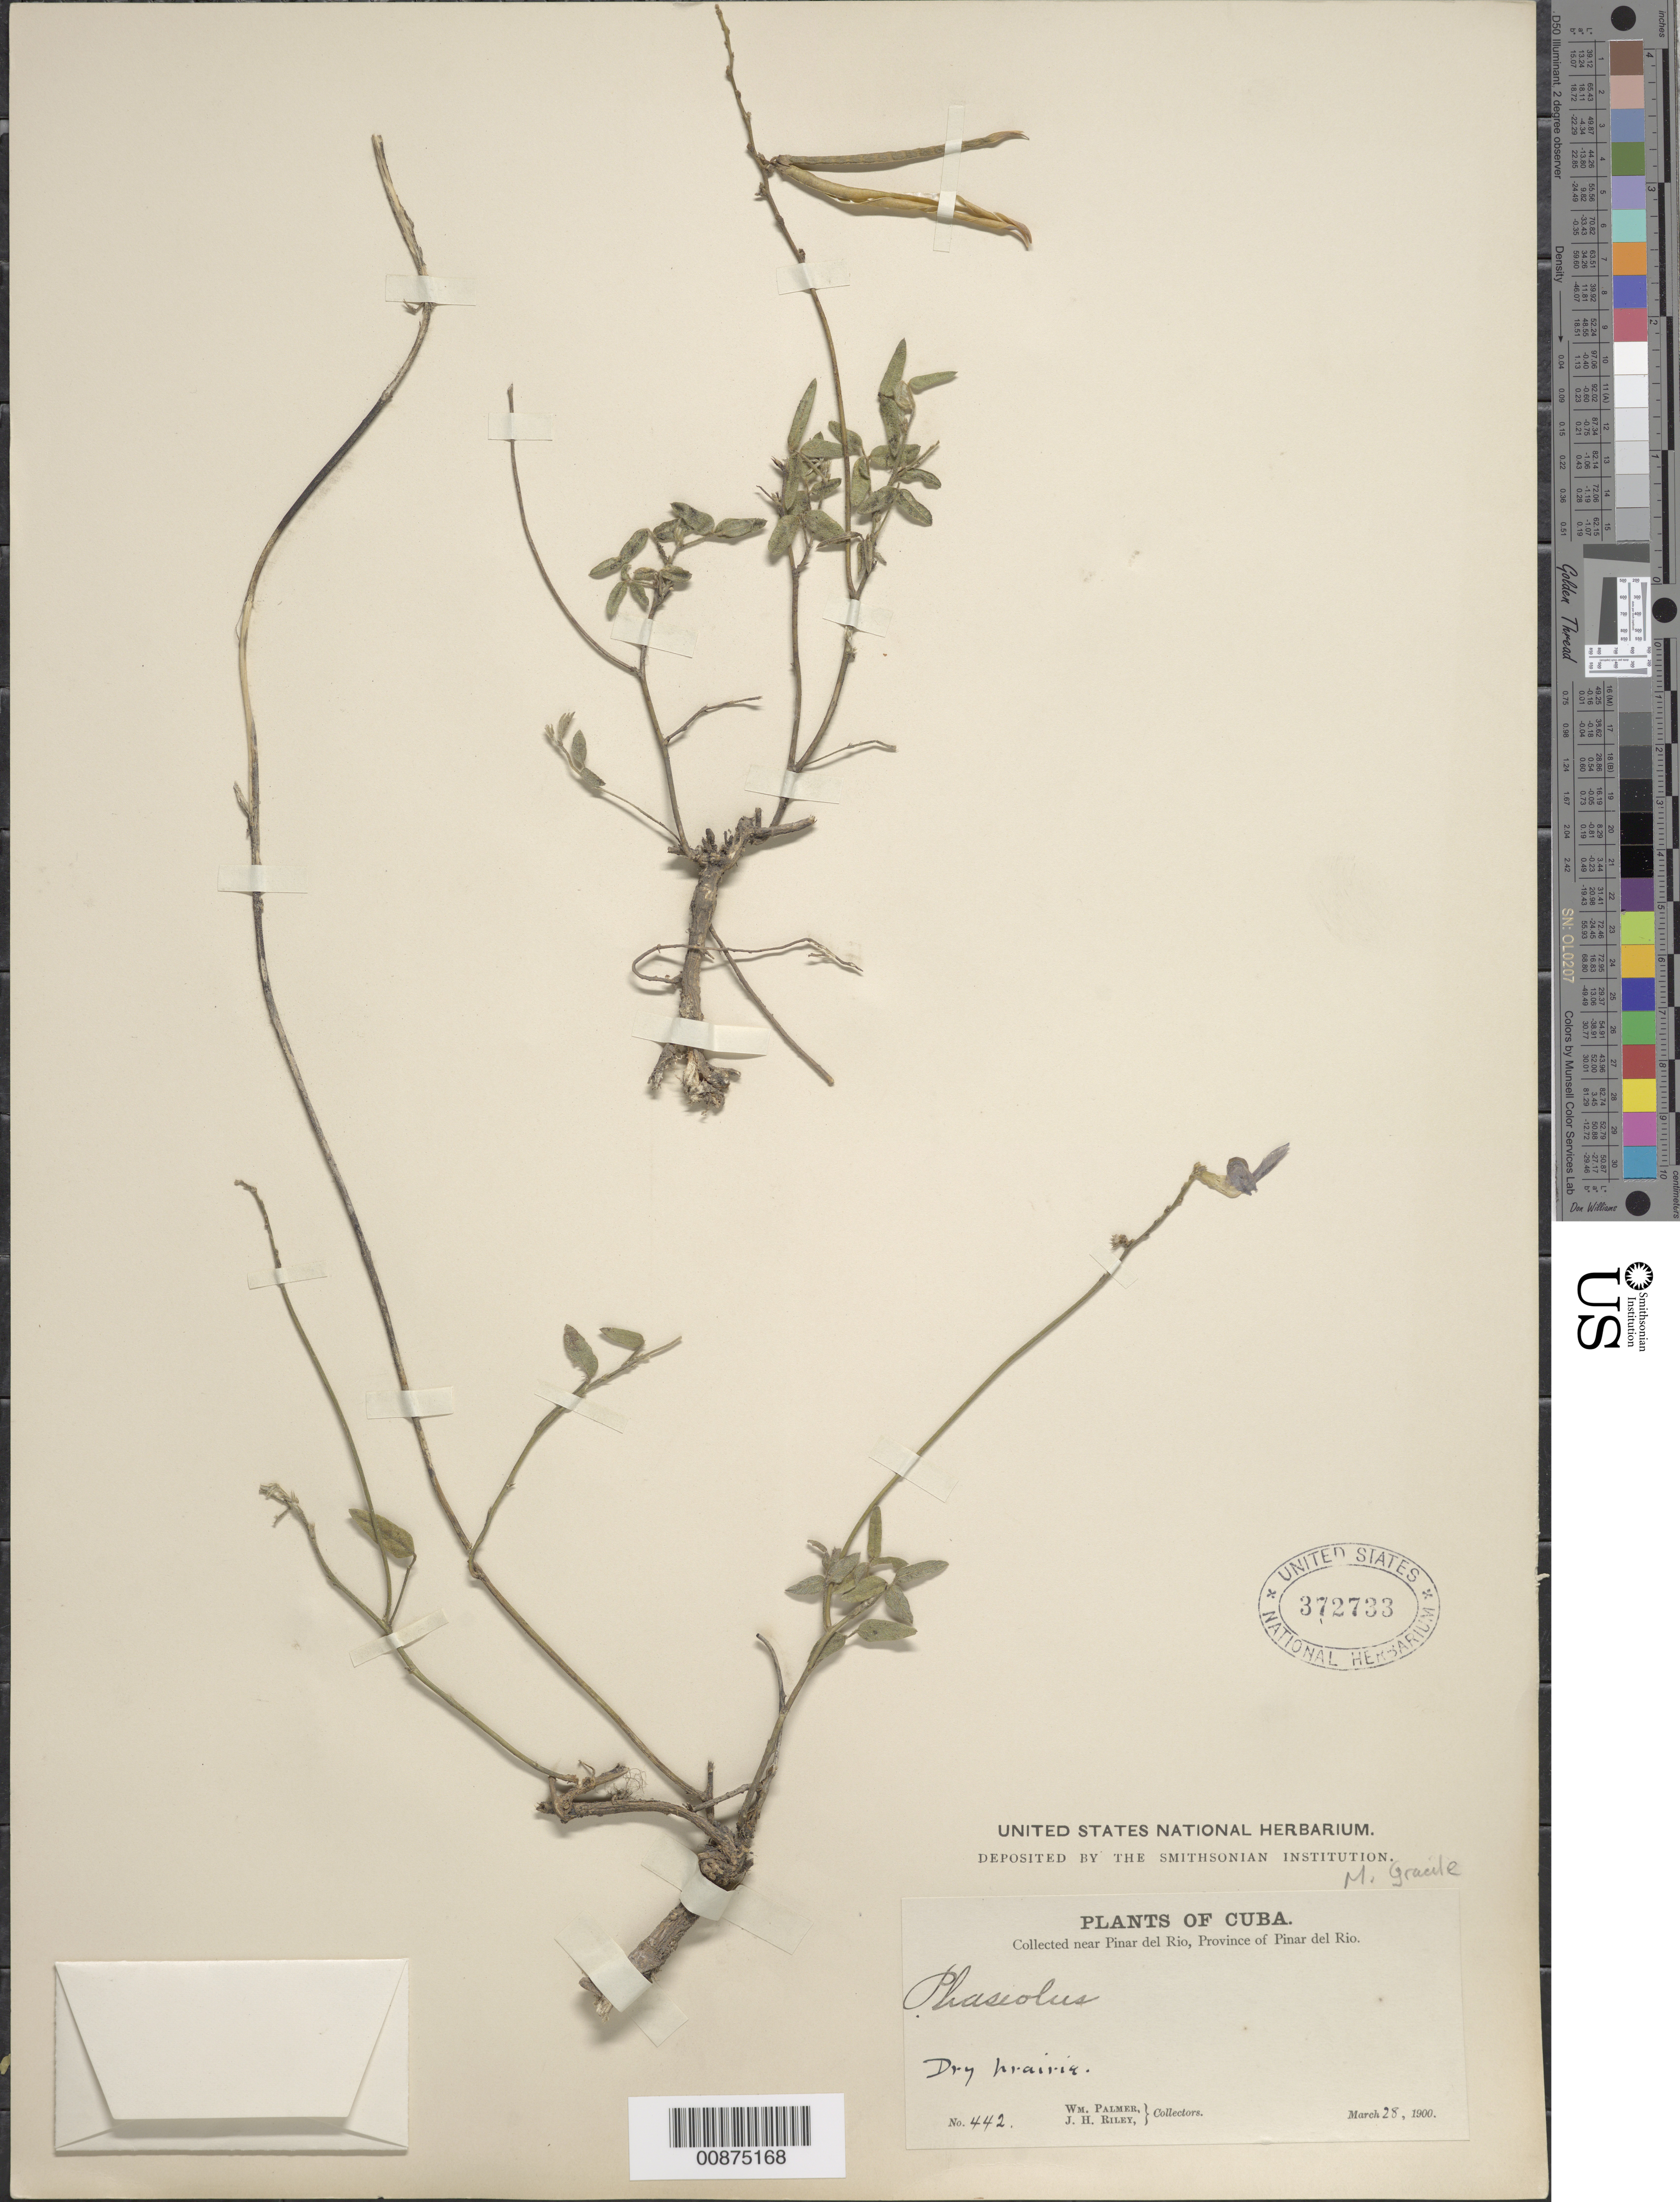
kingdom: Plantae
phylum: Tracheophyta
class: Magnoliopsida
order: Fabales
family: Fabaceae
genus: Macroptilium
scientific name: Macroptilium gracile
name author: (Poepp. ex Benth.) Urb.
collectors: W. Palmer & J. H. Riley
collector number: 442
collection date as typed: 28 Mar 1900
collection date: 1900-03-28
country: Cuba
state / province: Pinar del Rio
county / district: Dry forest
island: Cuba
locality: Near Pinar del Río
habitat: Dry prairie.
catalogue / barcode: US 372733